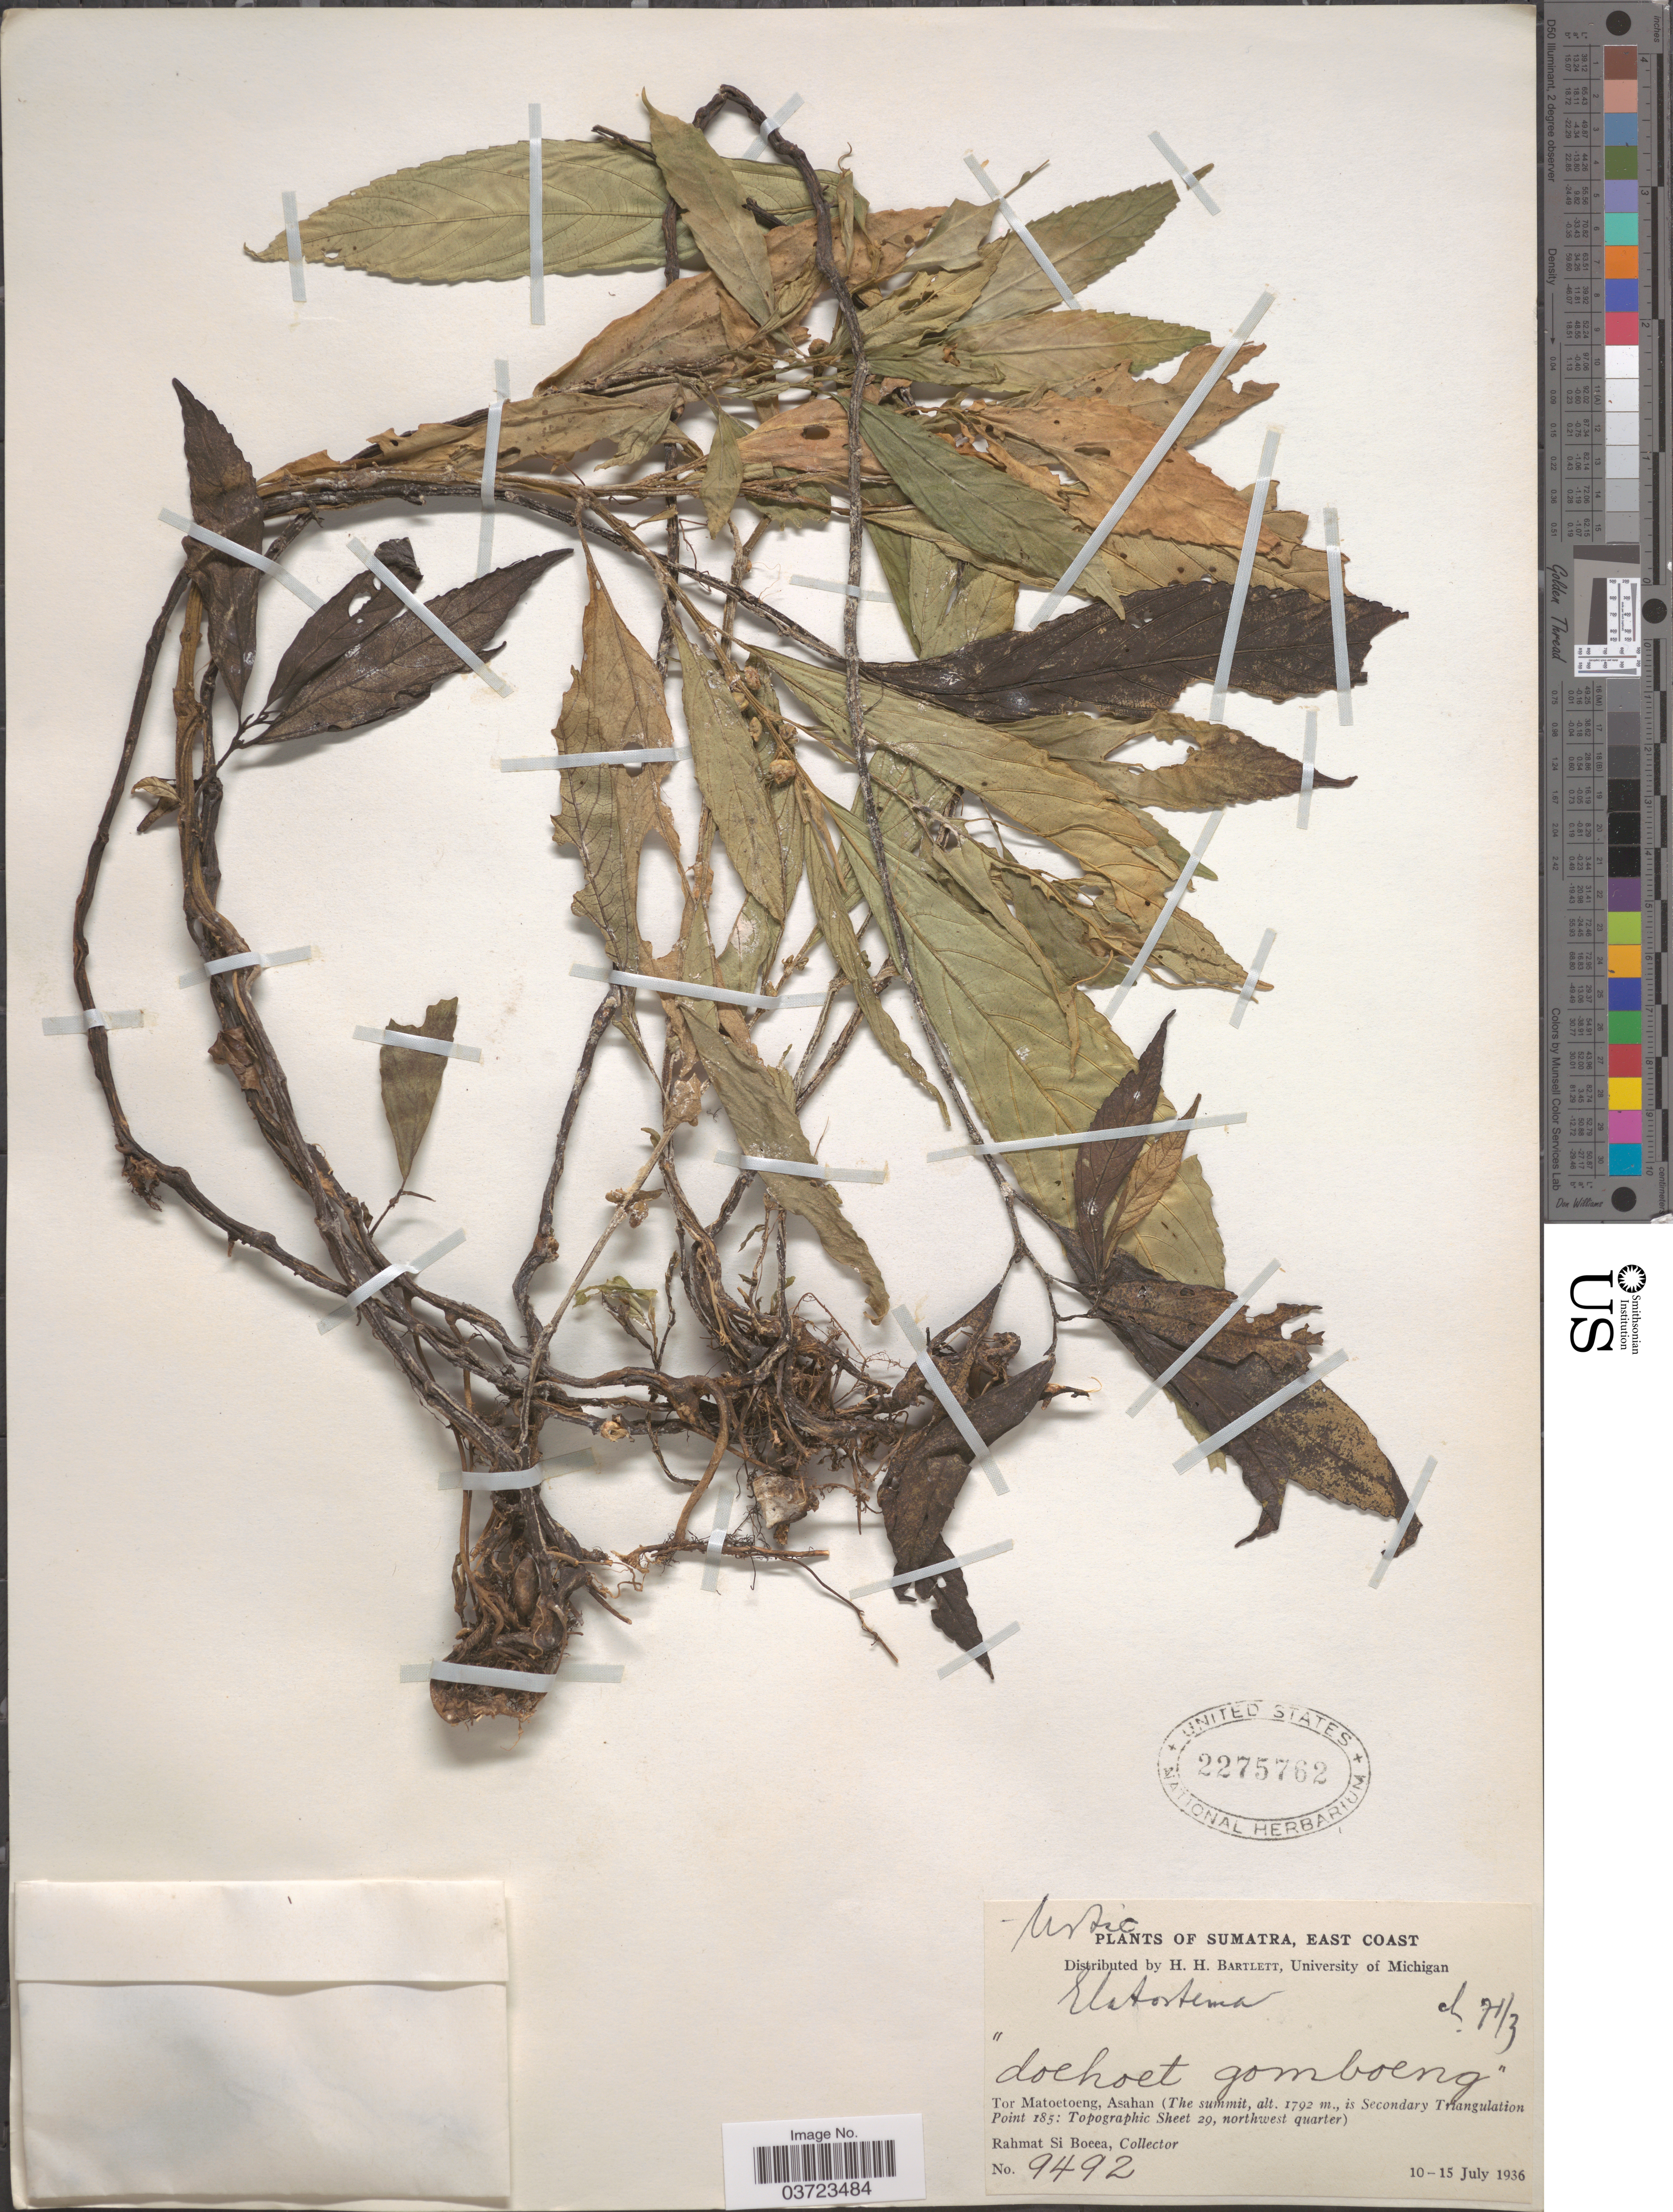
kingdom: Plantae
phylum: Tracheophyta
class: Magnoliopsida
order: Rosales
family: Urticaceae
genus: Elatostema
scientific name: Elatostema sp.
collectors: Rahmat Si Boeea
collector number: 9492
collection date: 1936-07-10/1936-07-15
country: Indonesia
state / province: Sumatra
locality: East Coast. Tor Matoetoeng, Asahan (The summit, is Secondary Triangulation Point 185: Topographic Sheet 29, northwest quarter).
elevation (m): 1792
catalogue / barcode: US 2275762